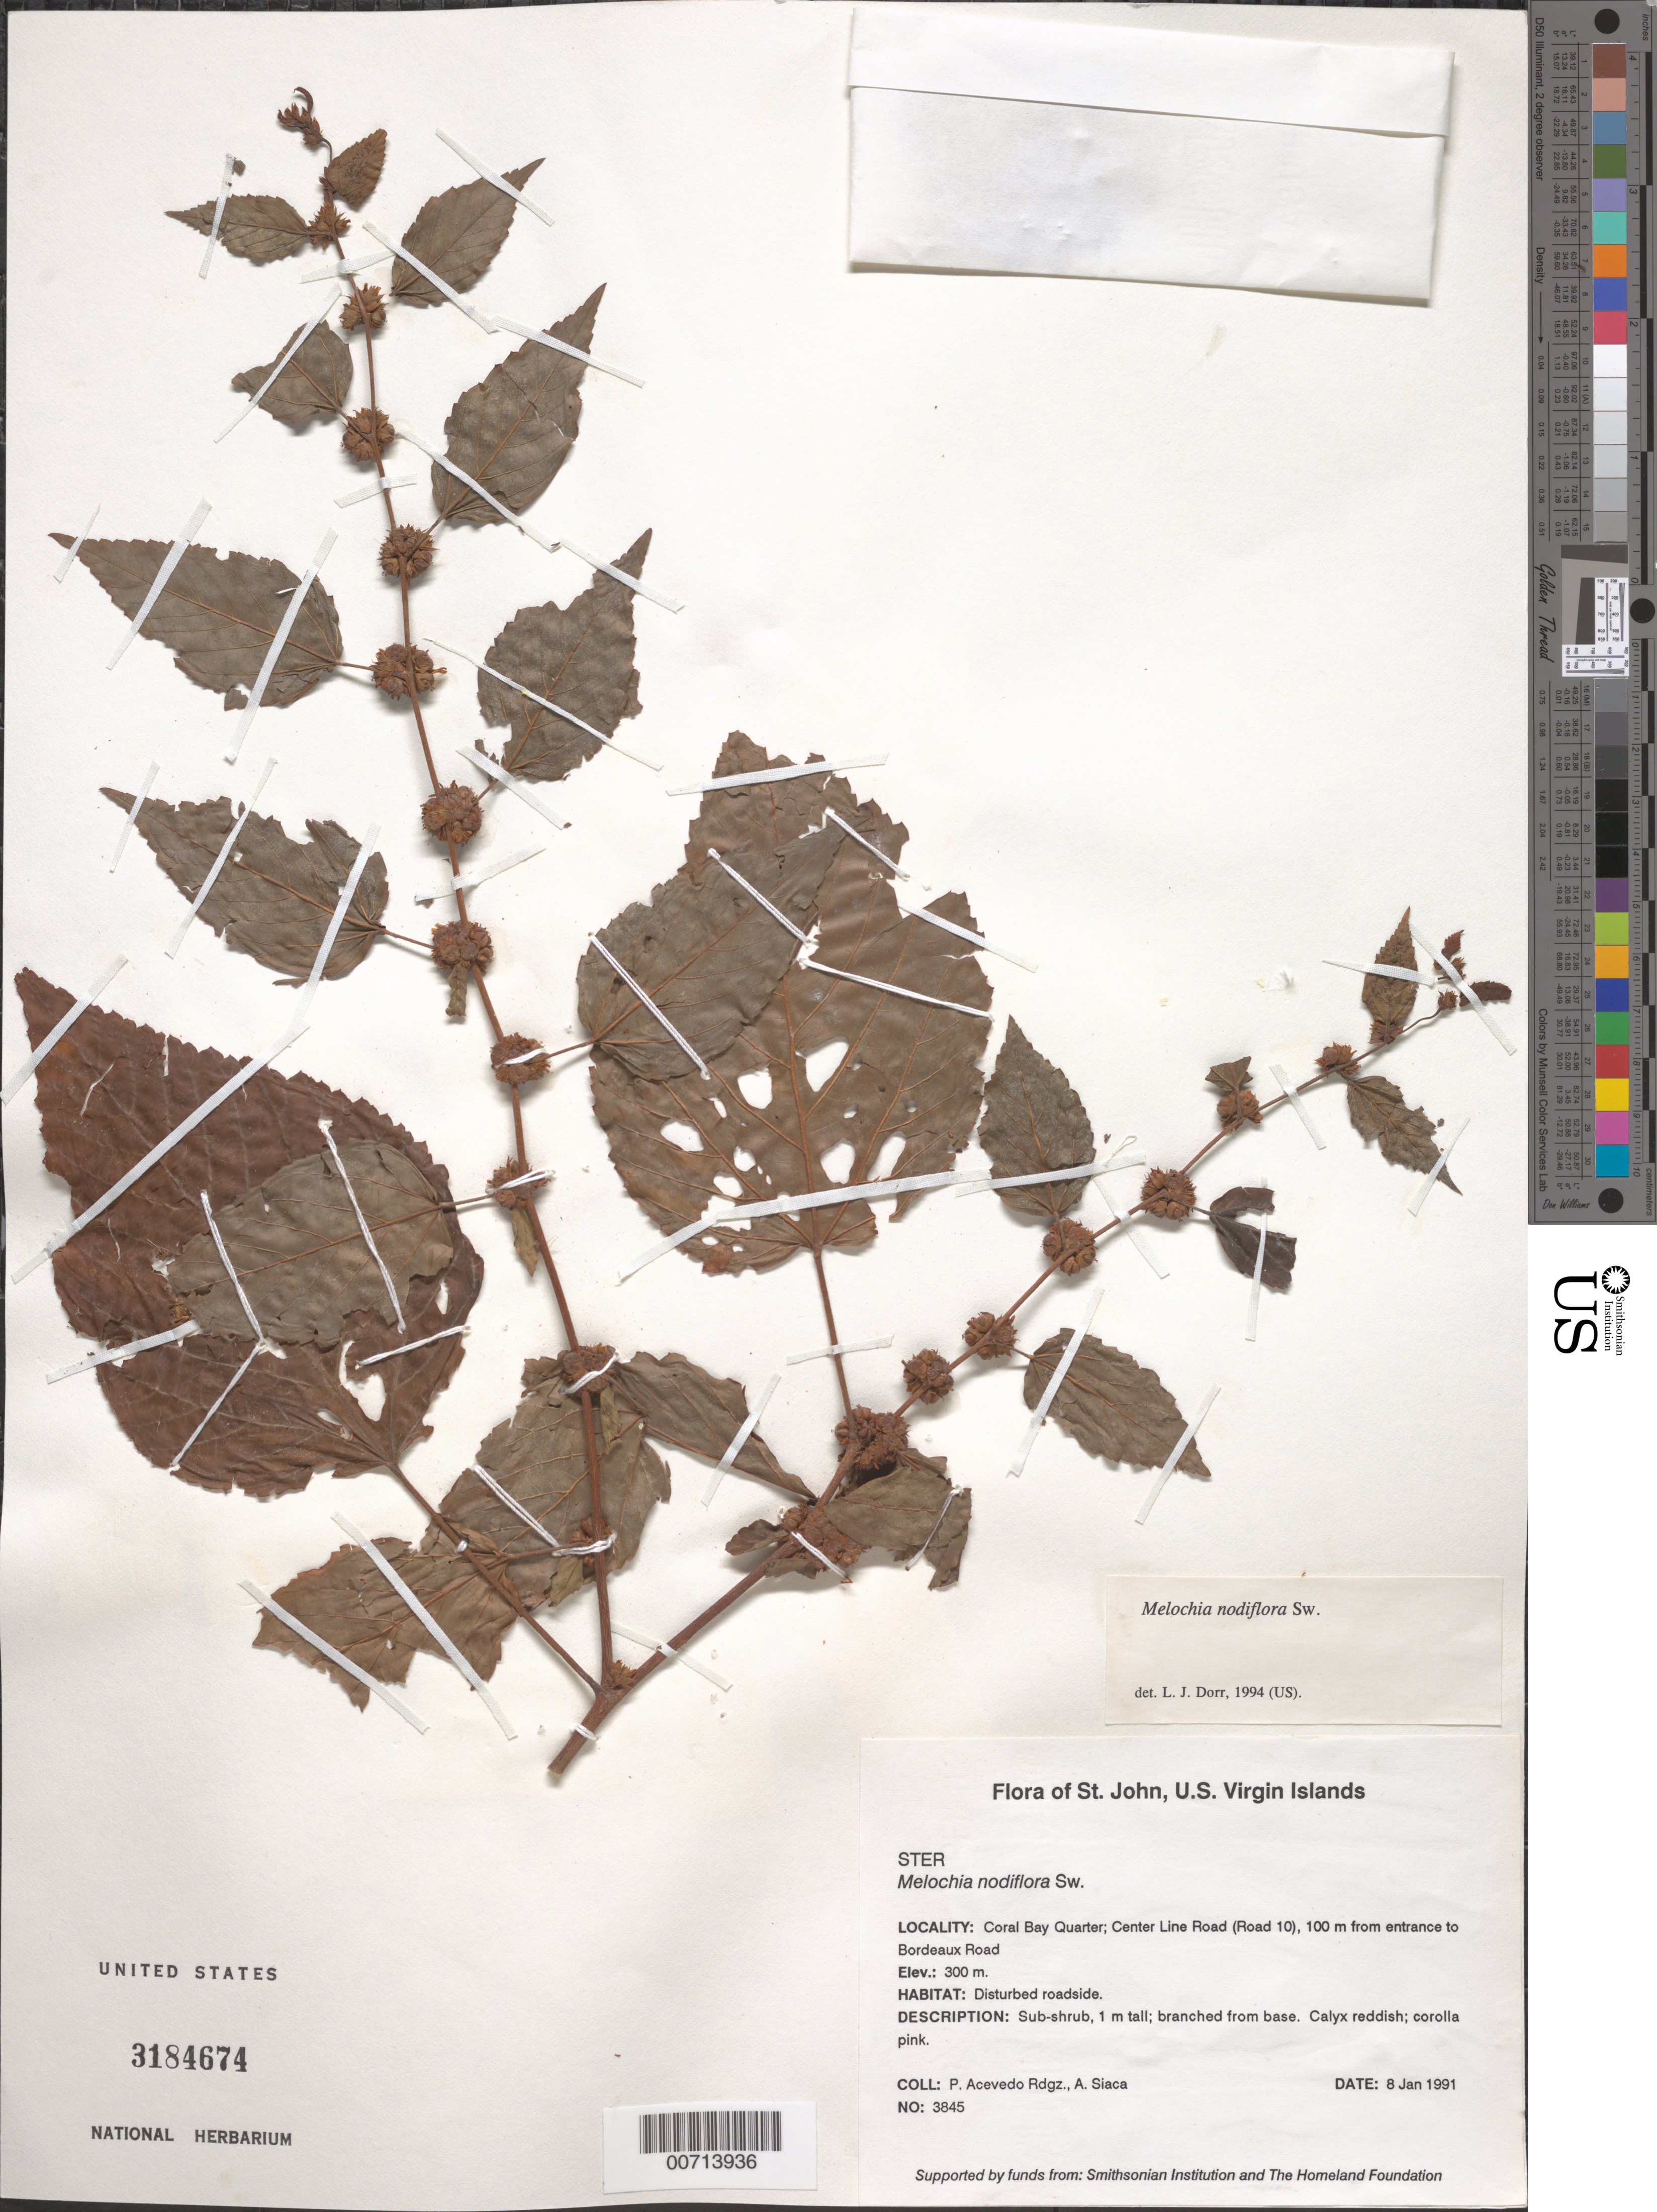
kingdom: Plantae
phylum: Tracheophyta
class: Magnoliopsida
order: Malvales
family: Malvaceae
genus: Melochia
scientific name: Melochia nodiflora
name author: Sw.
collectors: P. Acevedo-Rodr. & A. Siaca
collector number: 3845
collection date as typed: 08 Jan 1991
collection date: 1991-01-08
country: U.S. Virgin Islands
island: St. John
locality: Coral Bay Quarter; Center Line Road (Road 10), 100 m from entrance to Bordeaux Road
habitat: Disturbed roadside.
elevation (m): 300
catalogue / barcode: US 3184674